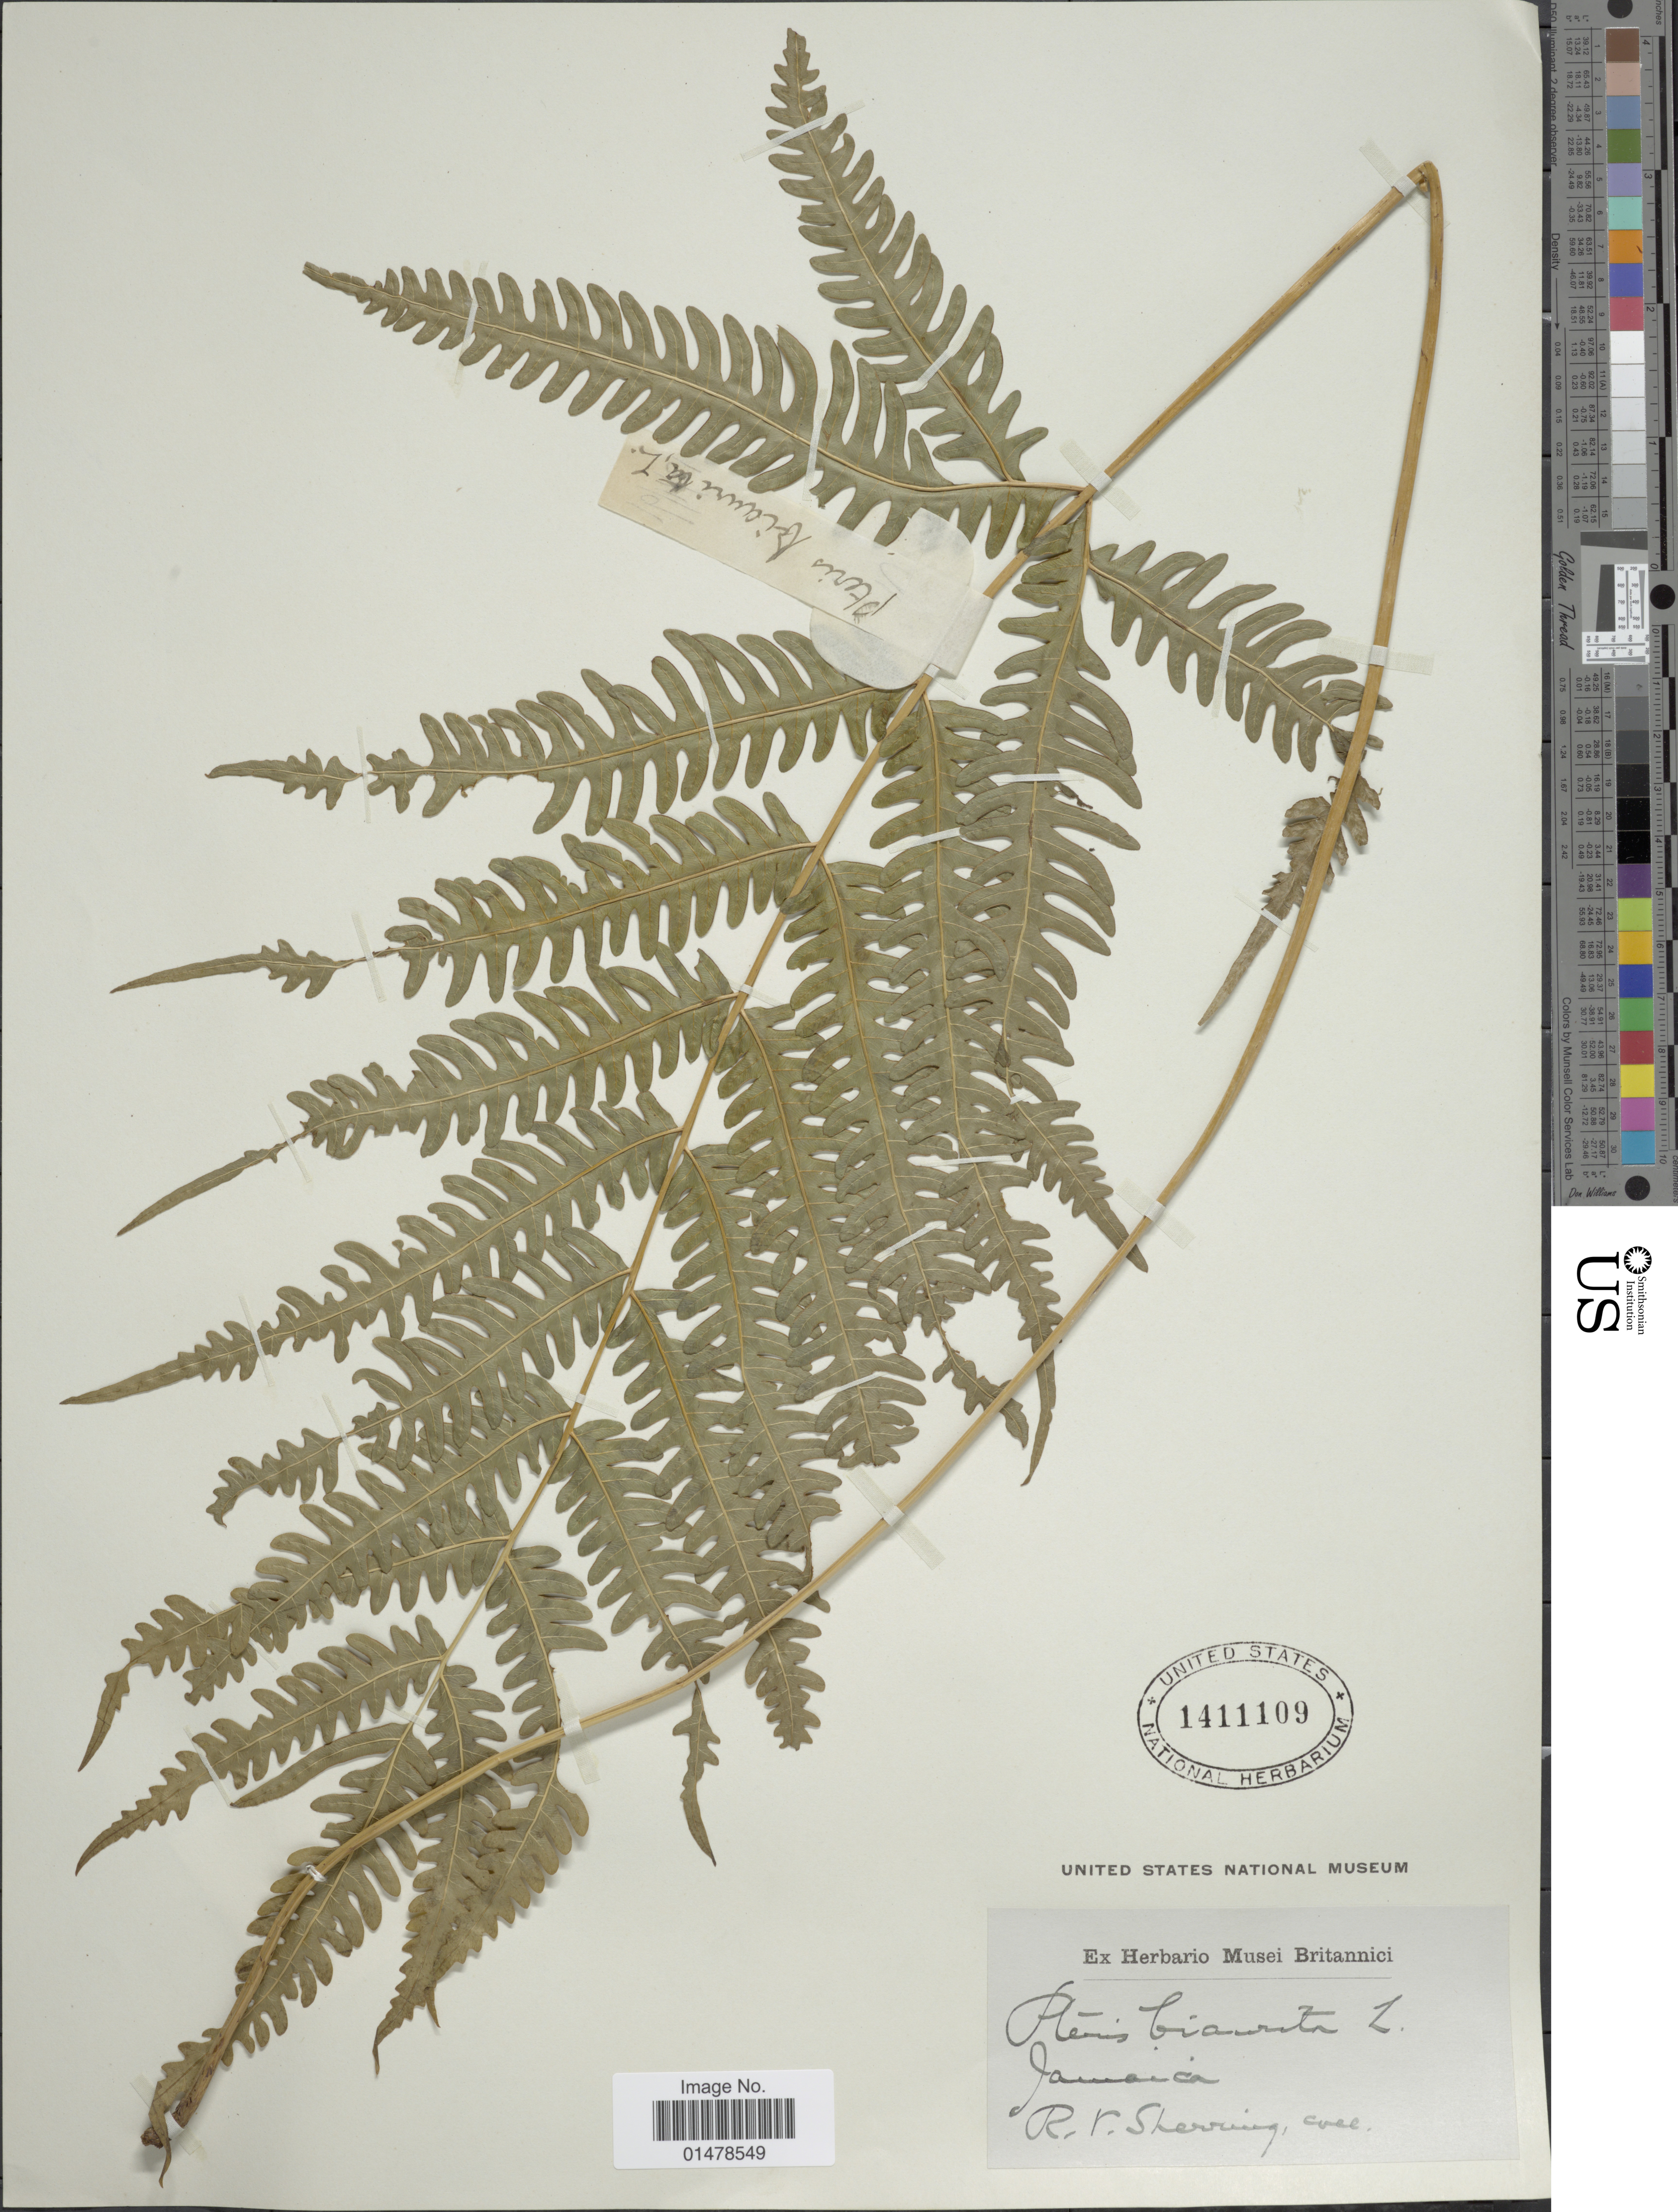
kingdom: Plantae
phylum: Tracheophyta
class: Polypodiopsida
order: Polypodiales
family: Pteridaceae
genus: Pteris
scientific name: Pteris biaurita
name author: L.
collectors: R. Sherring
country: Jamaica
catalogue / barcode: US 1411109